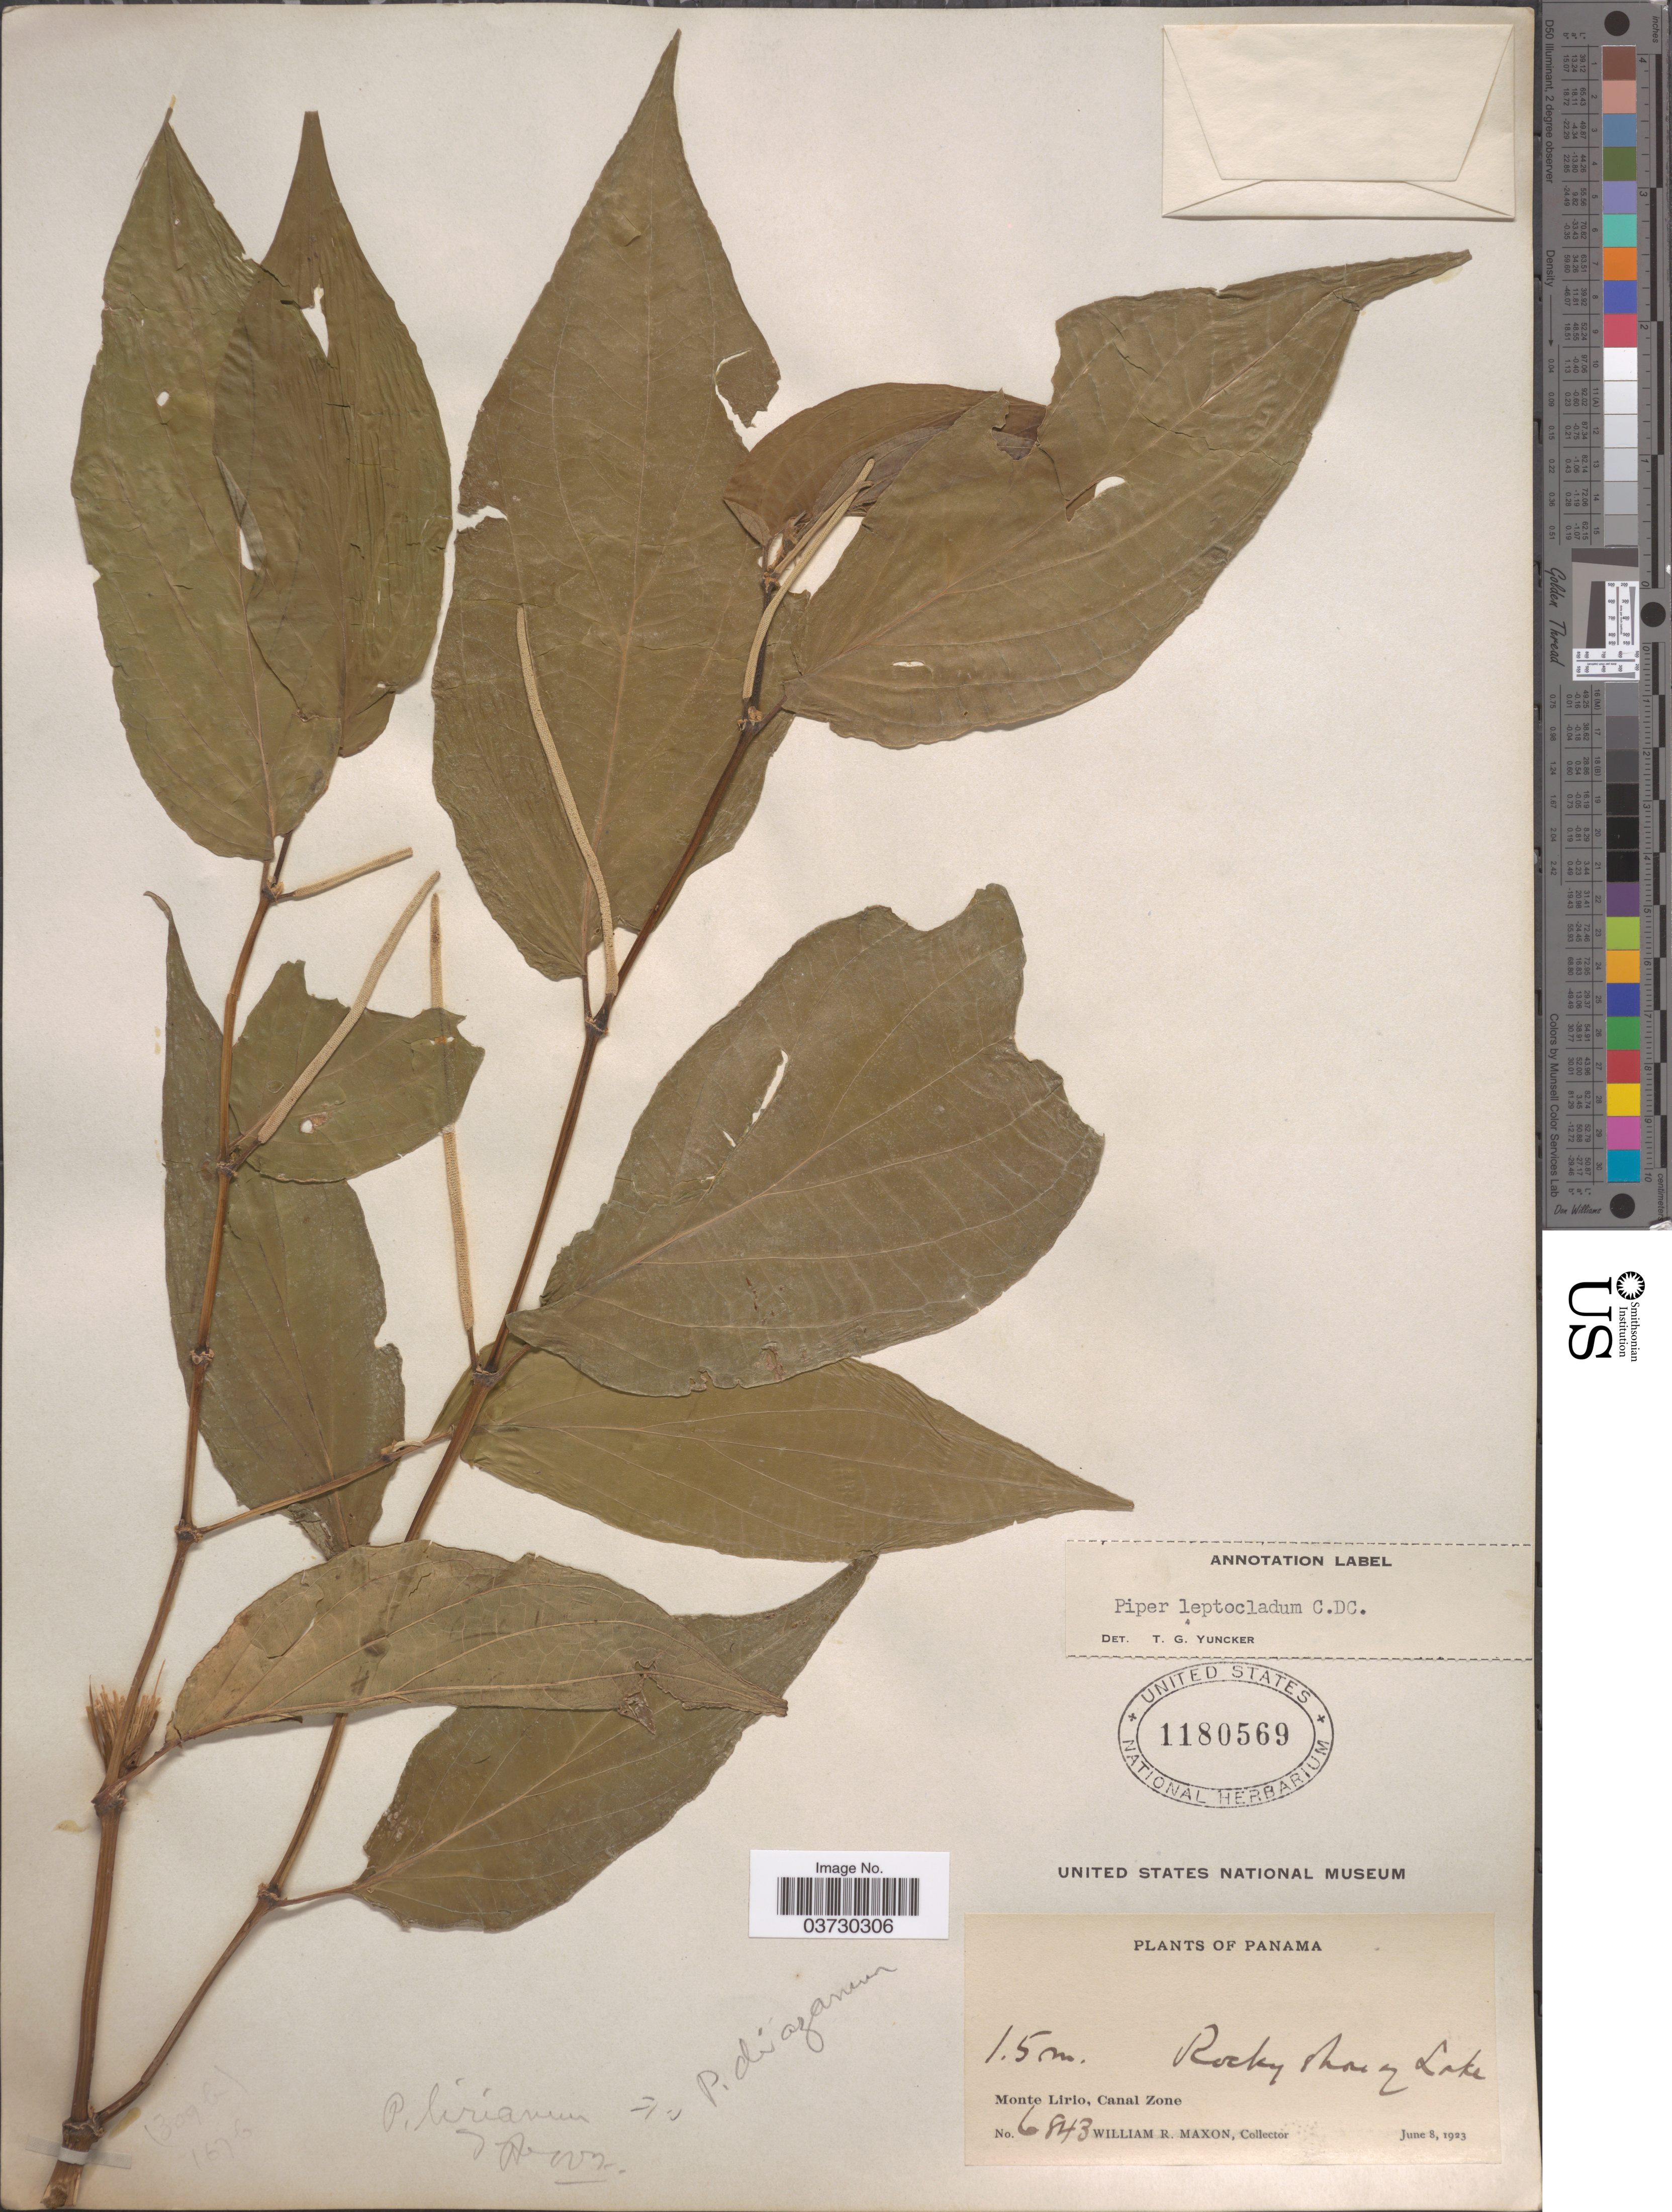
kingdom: Plantae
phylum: Tracheophyta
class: Magnoliopsida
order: Piperales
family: Piperaceae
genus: Piper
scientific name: Piper leptocladum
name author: C. DC.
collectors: W. R. Maxon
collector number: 6843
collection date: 1923-06-08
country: Panama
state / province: Colón / Panamá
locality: Rocky shore of Lake. Monte Lirio, Canal Zone.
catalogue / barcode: US 1180569